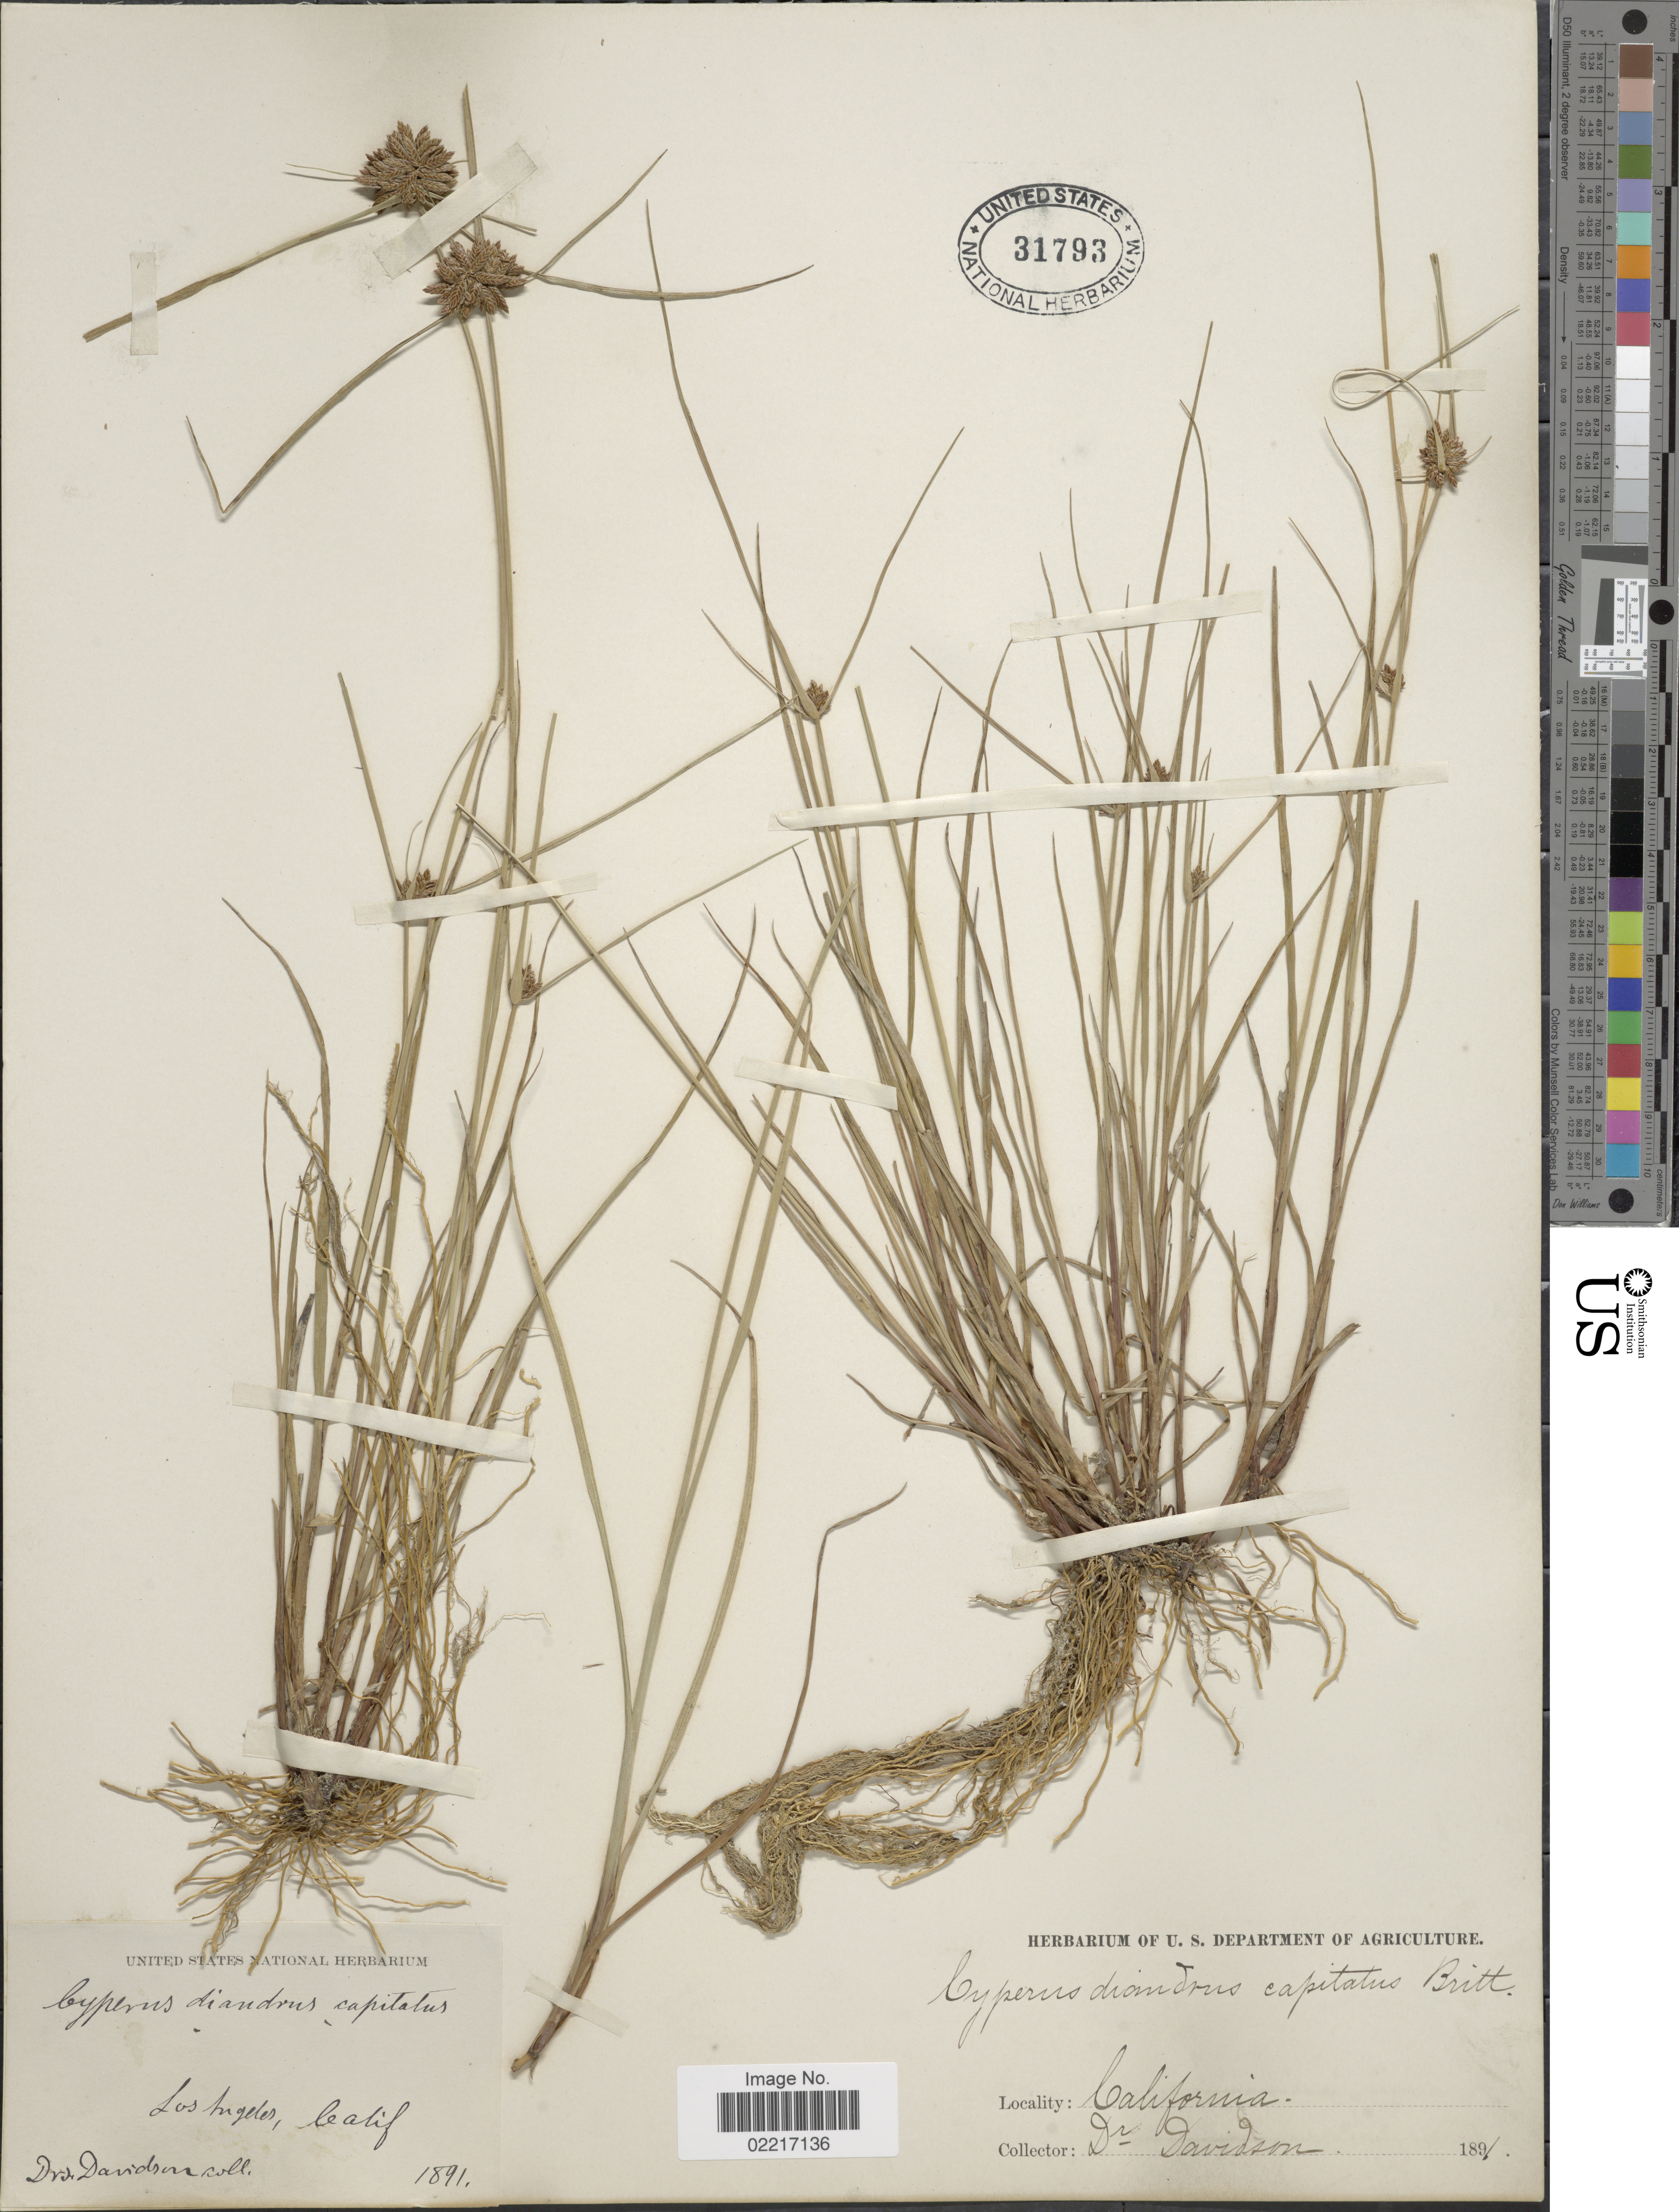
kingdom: Plantae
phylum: Tracheophyta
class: Liliopsida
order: Poales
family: Cyperaceae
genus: Cyperus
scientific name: Cyperus niger var. castaneus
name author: (S. Watson) Kük.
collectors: Davidson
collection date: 1891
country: United States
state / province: California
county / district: Los Angeles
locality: Los Angeles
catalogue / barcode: US 31793